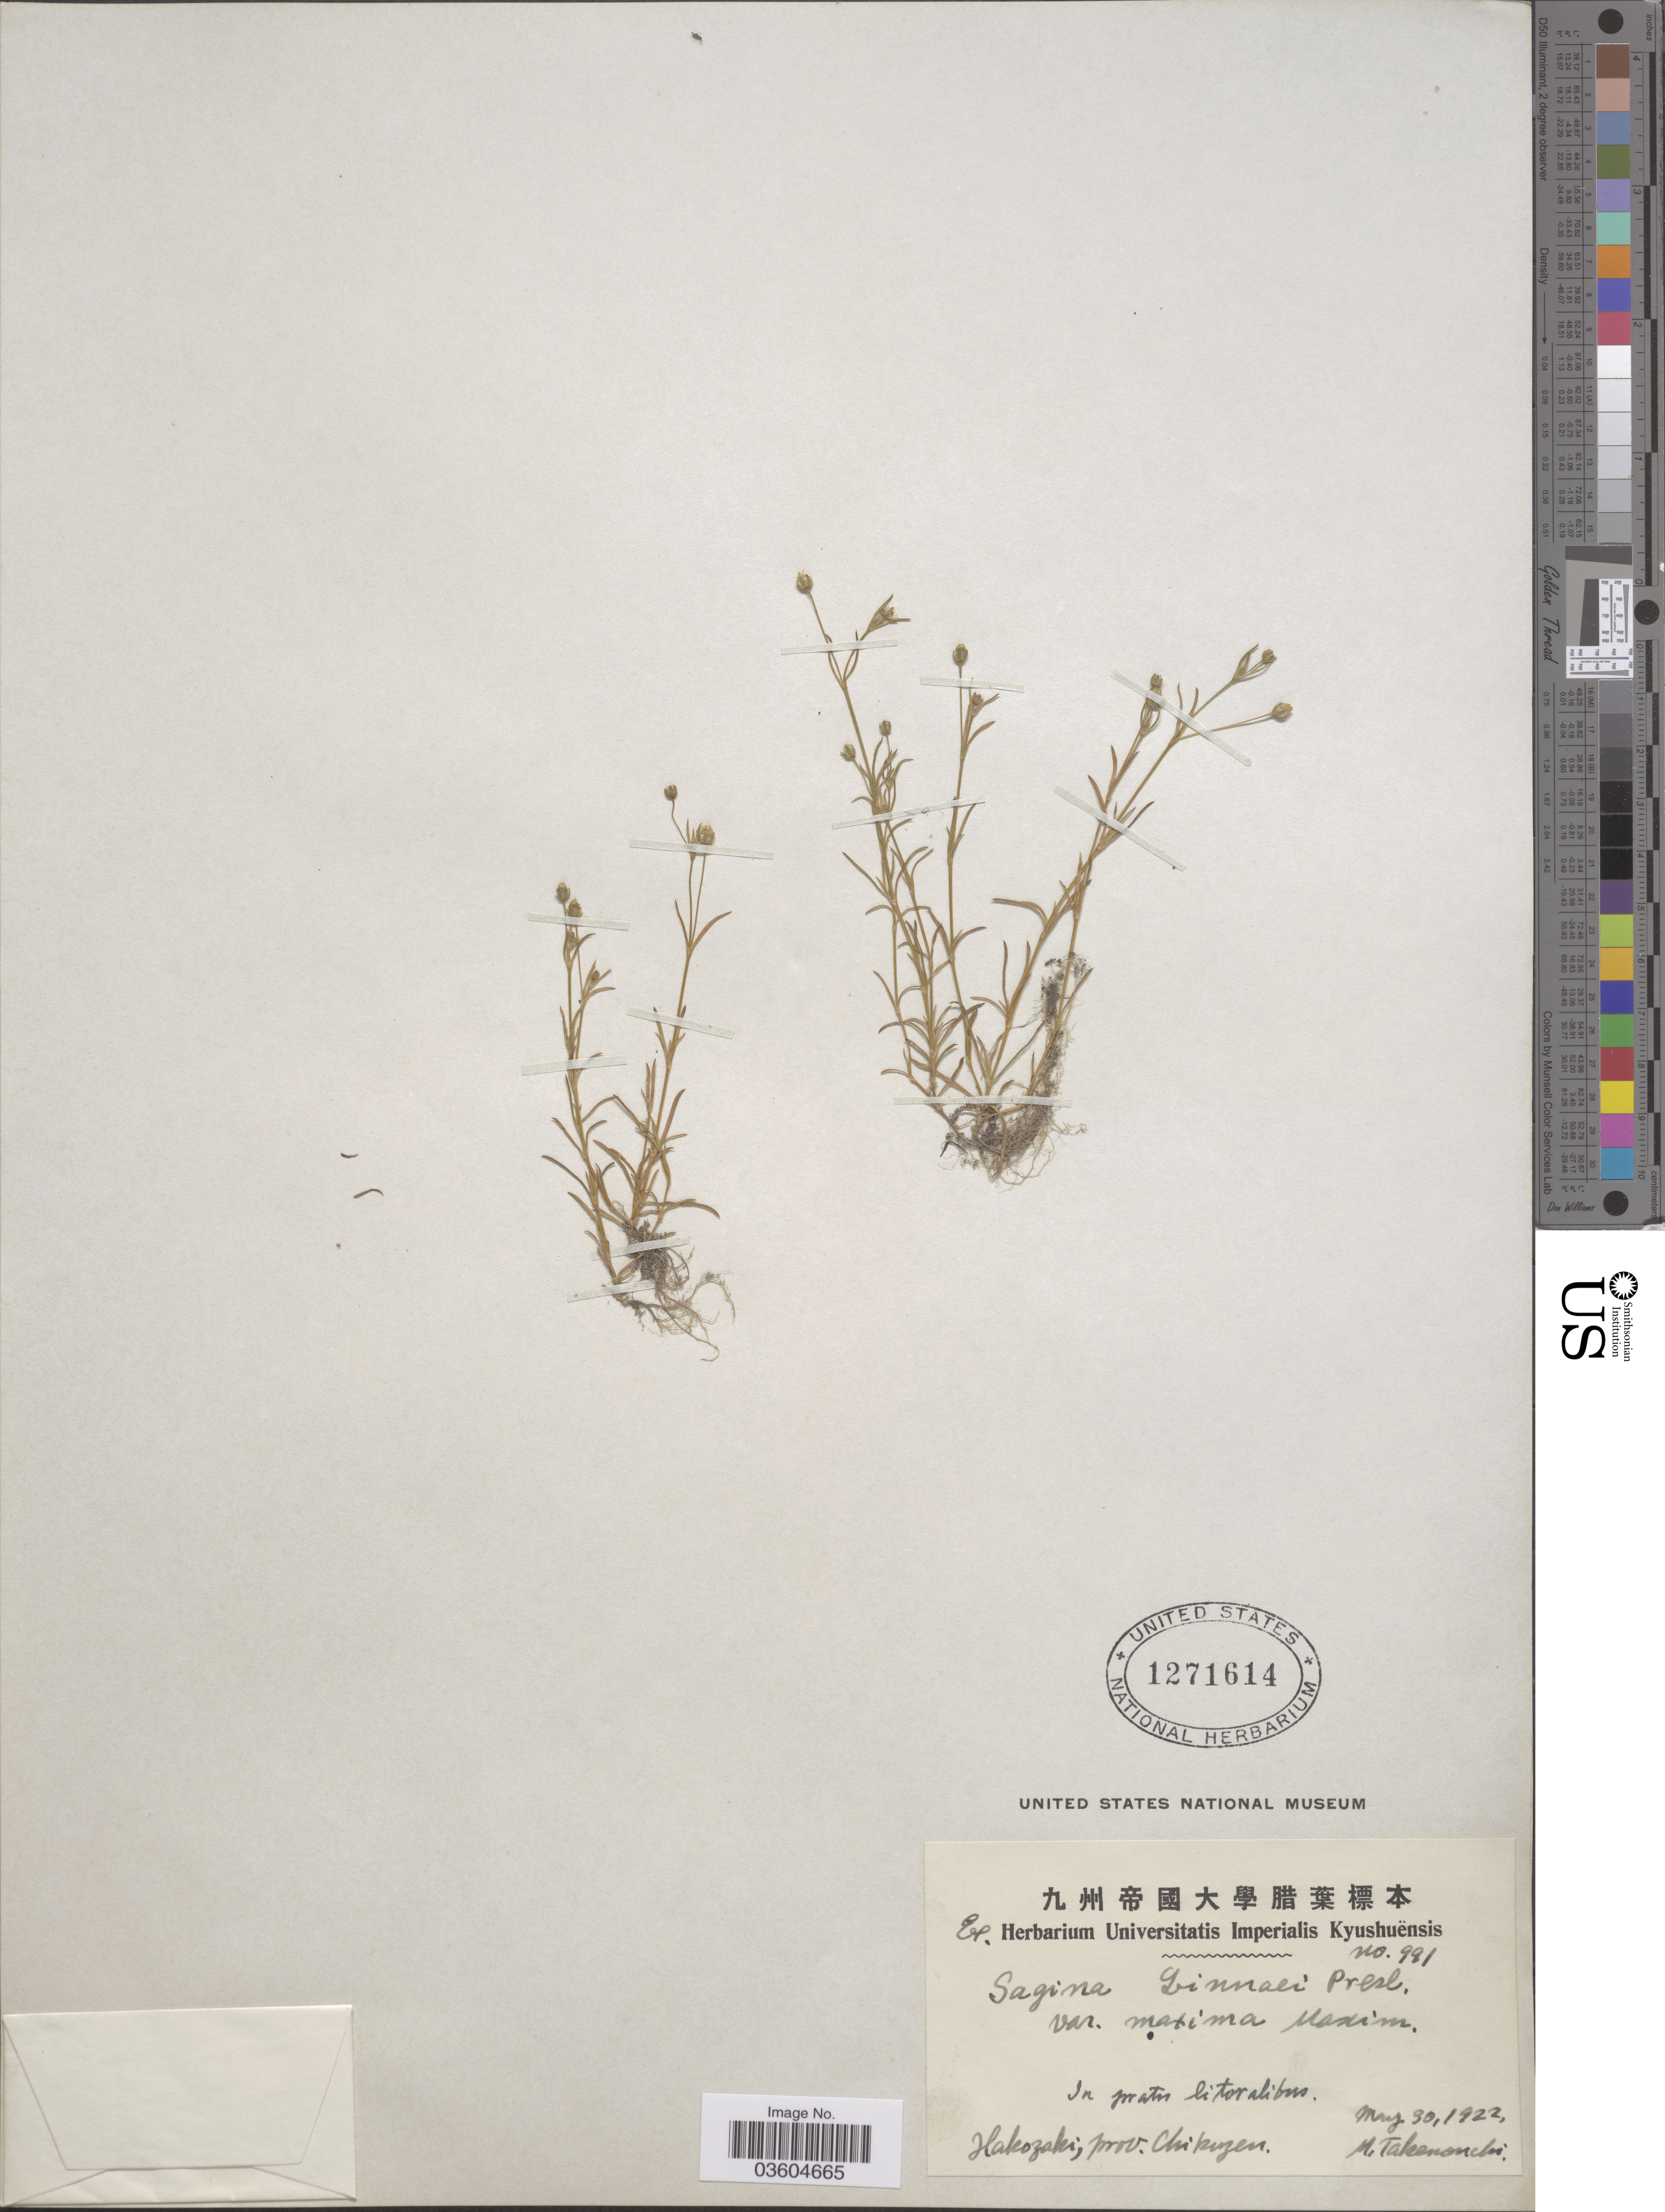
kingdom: Plantae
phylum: Tracheophyta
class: Magnoliopsida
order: Caryophyllales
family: Caryophyllaceae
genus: Sagina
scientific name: Sagina maxima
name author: A. Gray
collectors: M. Takenouchi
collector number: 991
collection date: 1922-05-30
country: Japan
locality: Hakozaki, prov. Chikuzen.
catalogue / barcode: US 1271614